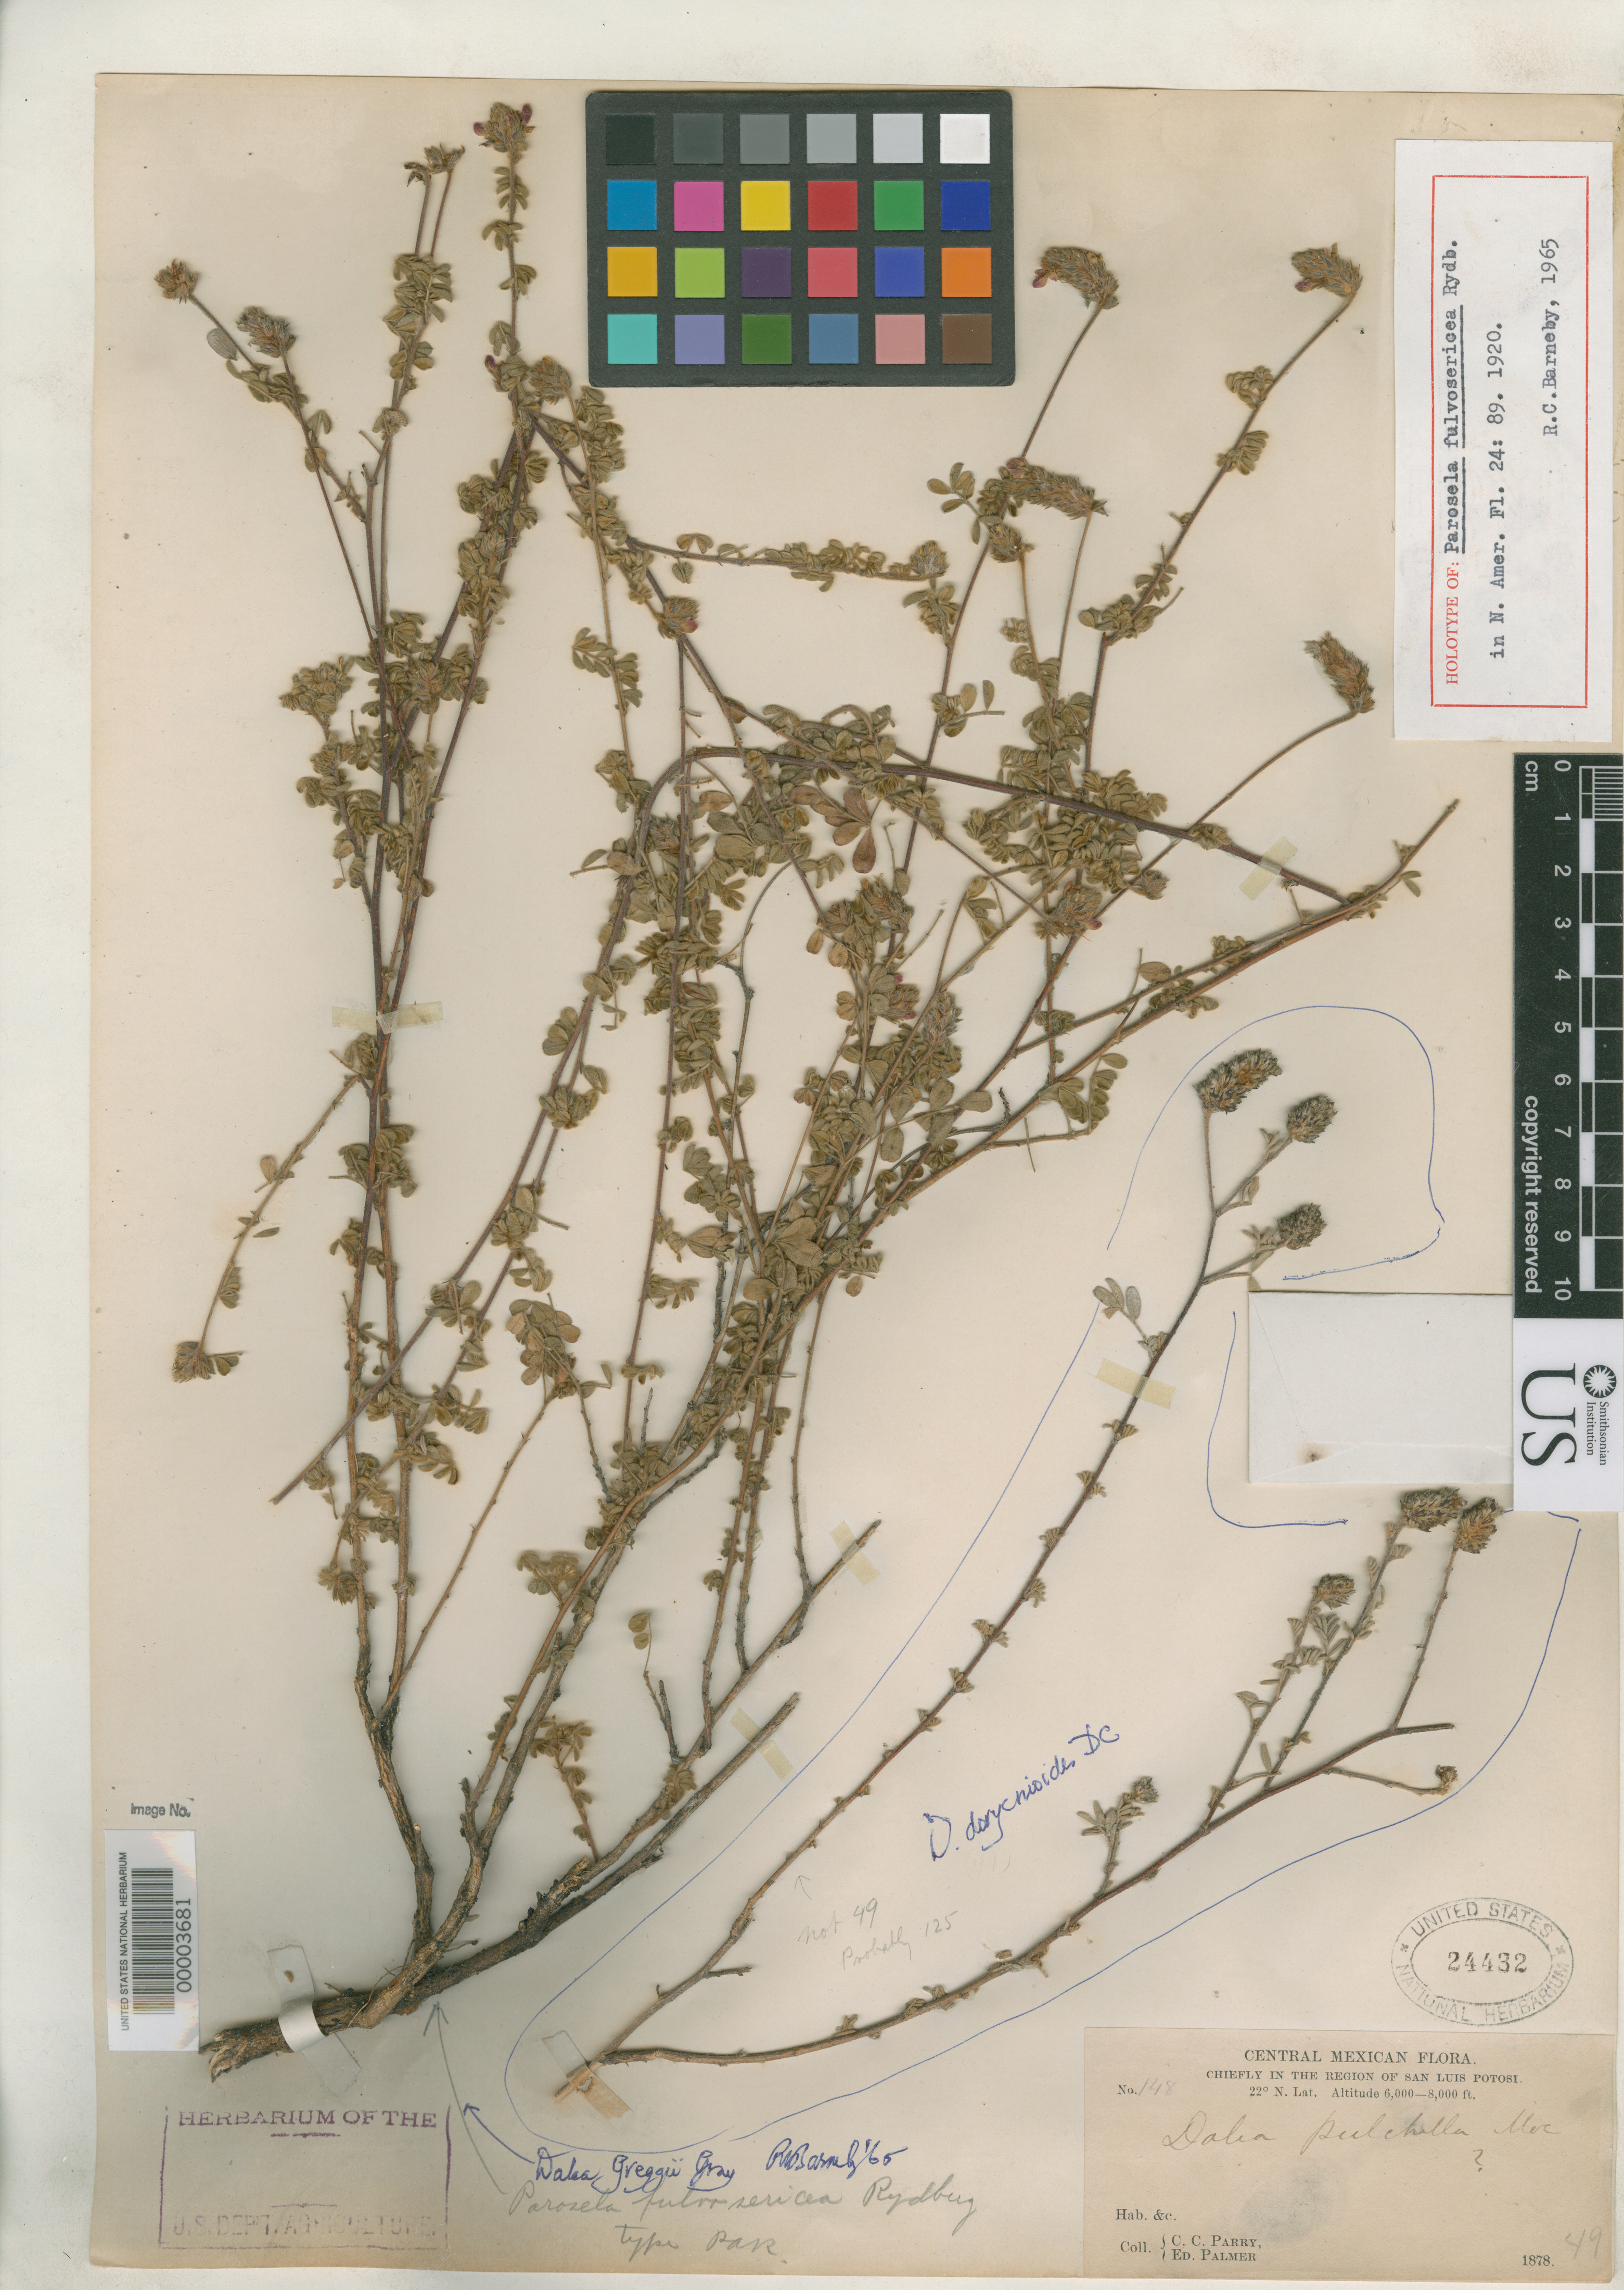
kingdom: Plantae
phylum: Tracheophyta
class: Magnoliopsida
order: Fabales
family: Fabaceae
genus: Parosela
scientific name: Parosela fulvosericea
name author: Rydb.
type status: Holotype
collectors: C. C. Parry & E. Palmer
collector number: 148 p.p.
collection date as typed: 1878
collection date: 1878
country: Mexico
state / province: San Luis Potosi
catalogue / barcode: US 24432